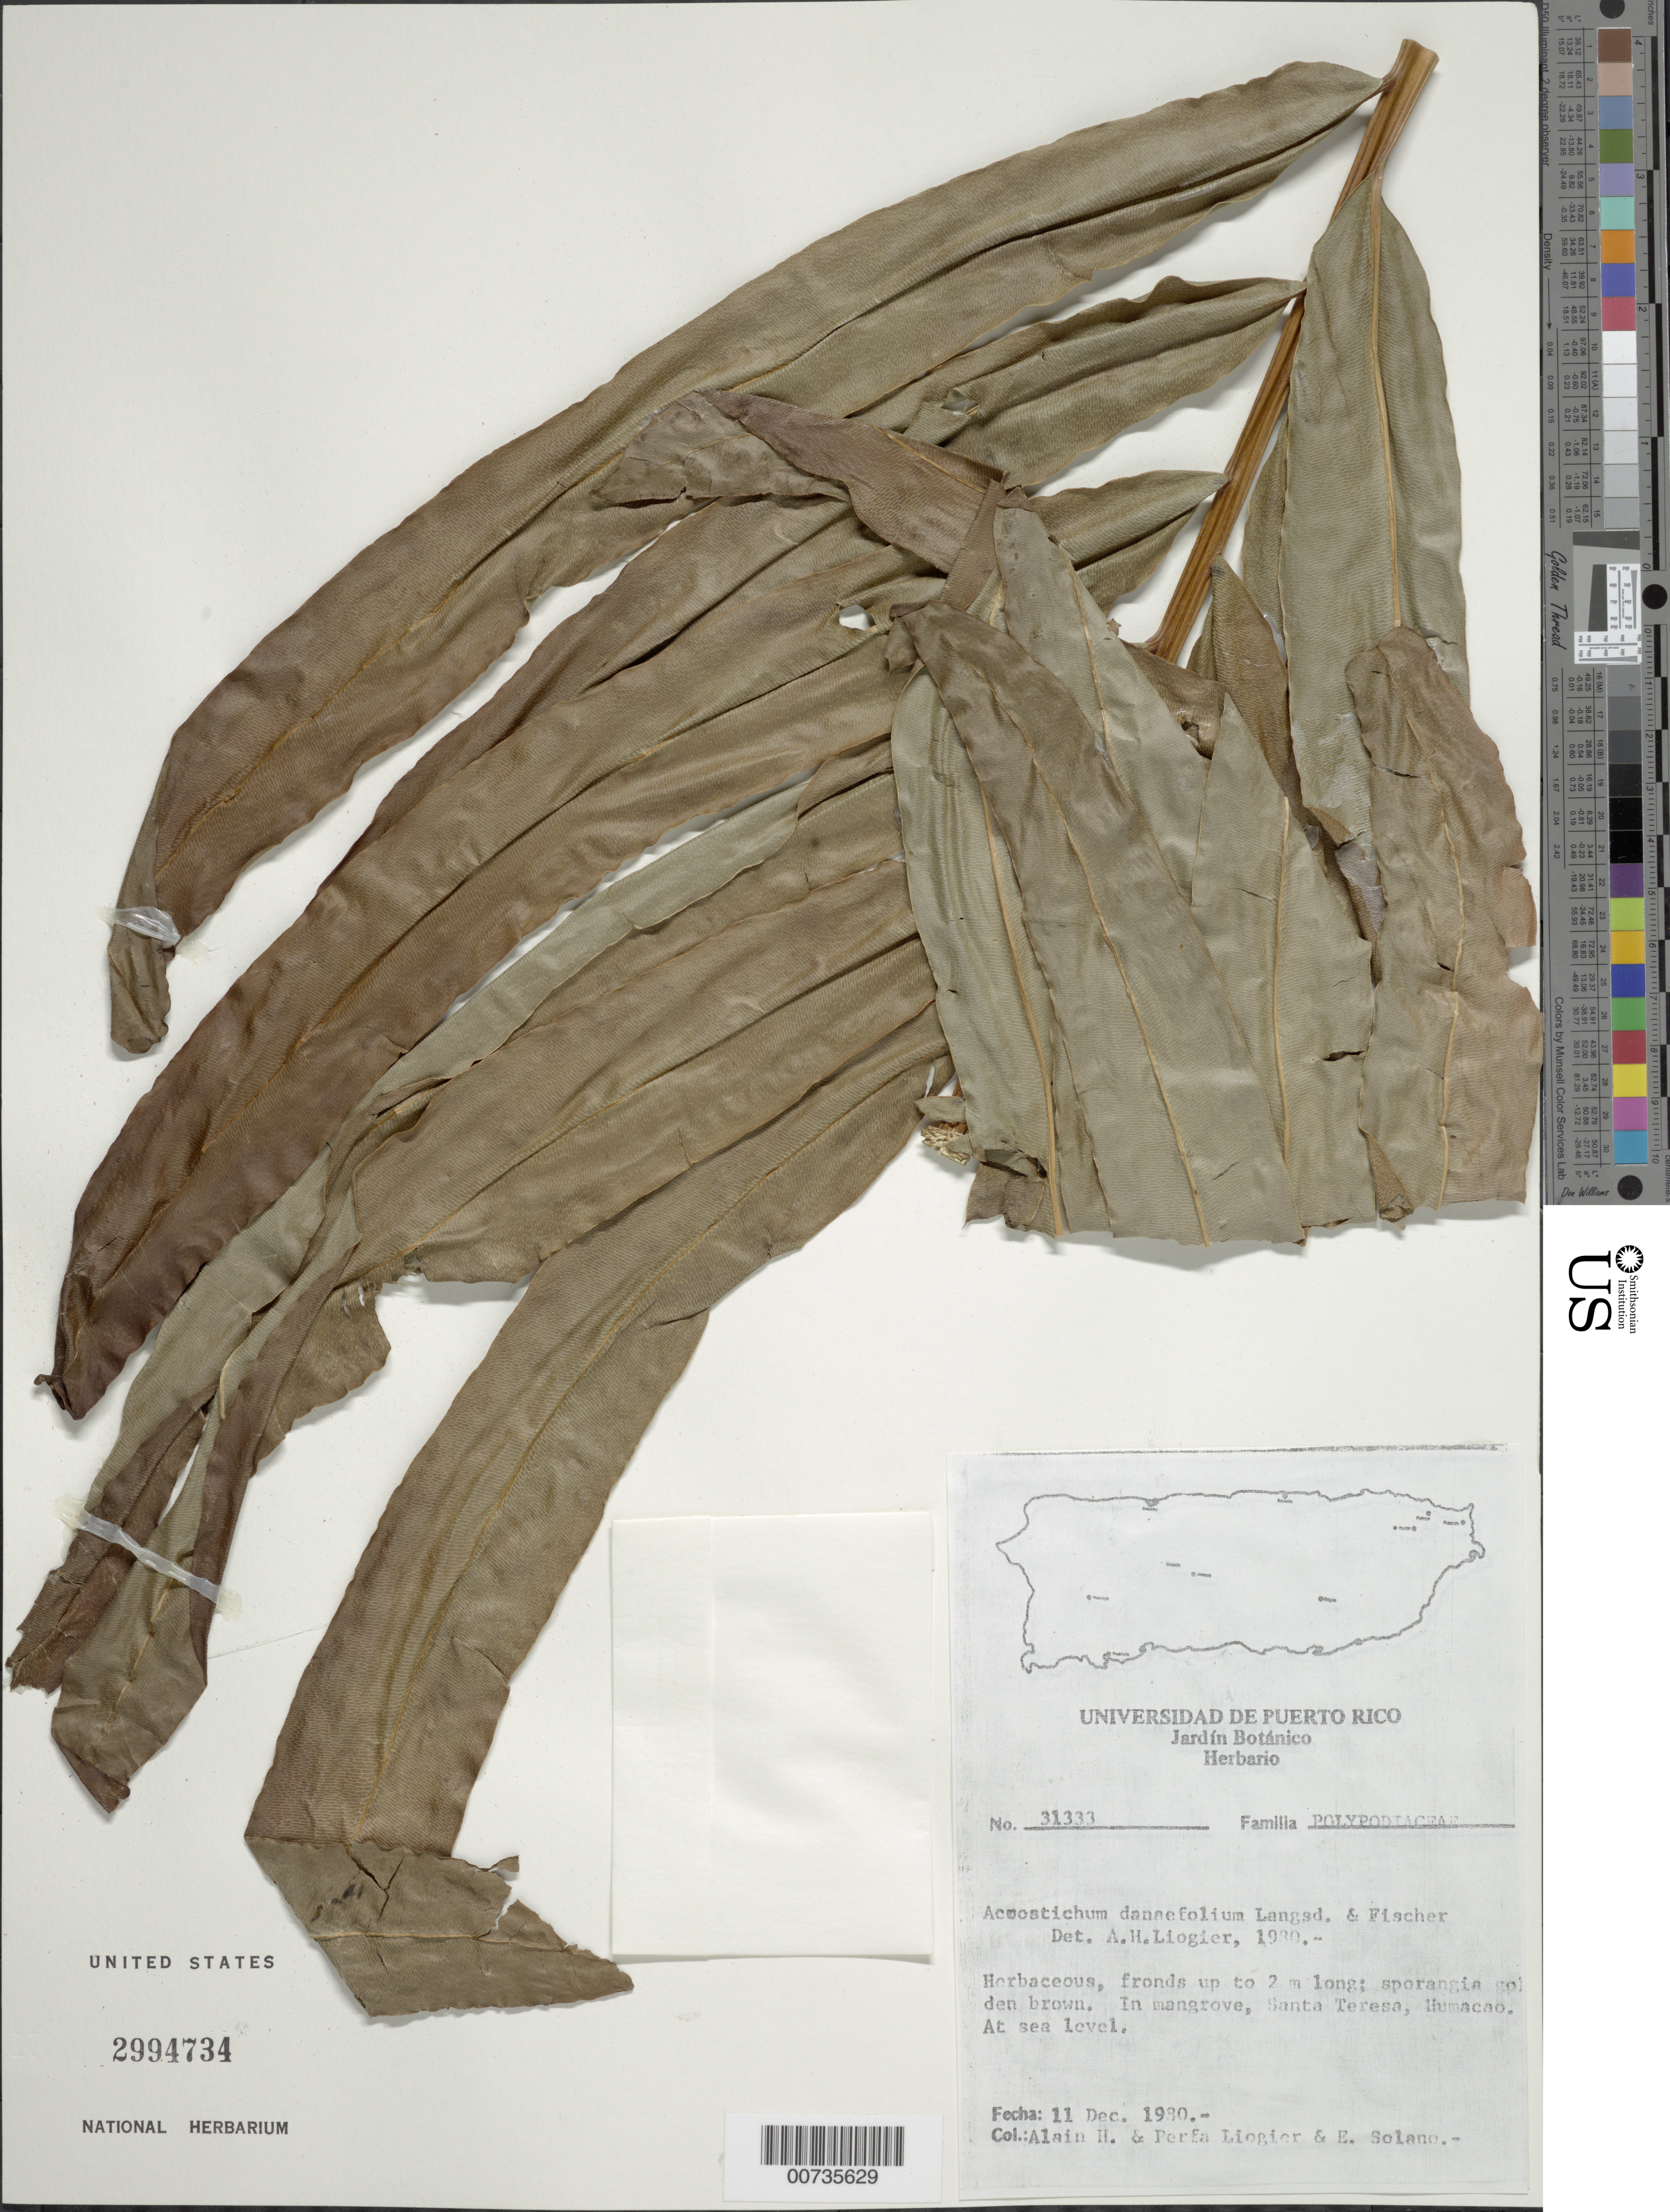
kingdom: Plantae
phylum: Tracheophyta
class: Polypodiopsida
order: Polypodiales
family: Pteridaceae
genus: Acrostichum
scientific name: Acrostichum danaeifolium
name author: Langsd. & Fisch.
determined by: Liogier, Alain H.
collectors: A. H. Liogier, M. P. Liogier & E. Solano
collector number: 31333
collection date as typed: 11 Dec 1980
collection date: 1980-12-11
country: Puerto Rico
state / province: Humacao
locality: Santa Teresa, Humacao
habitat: In mangrove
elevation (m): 0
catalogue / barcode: US 2994734